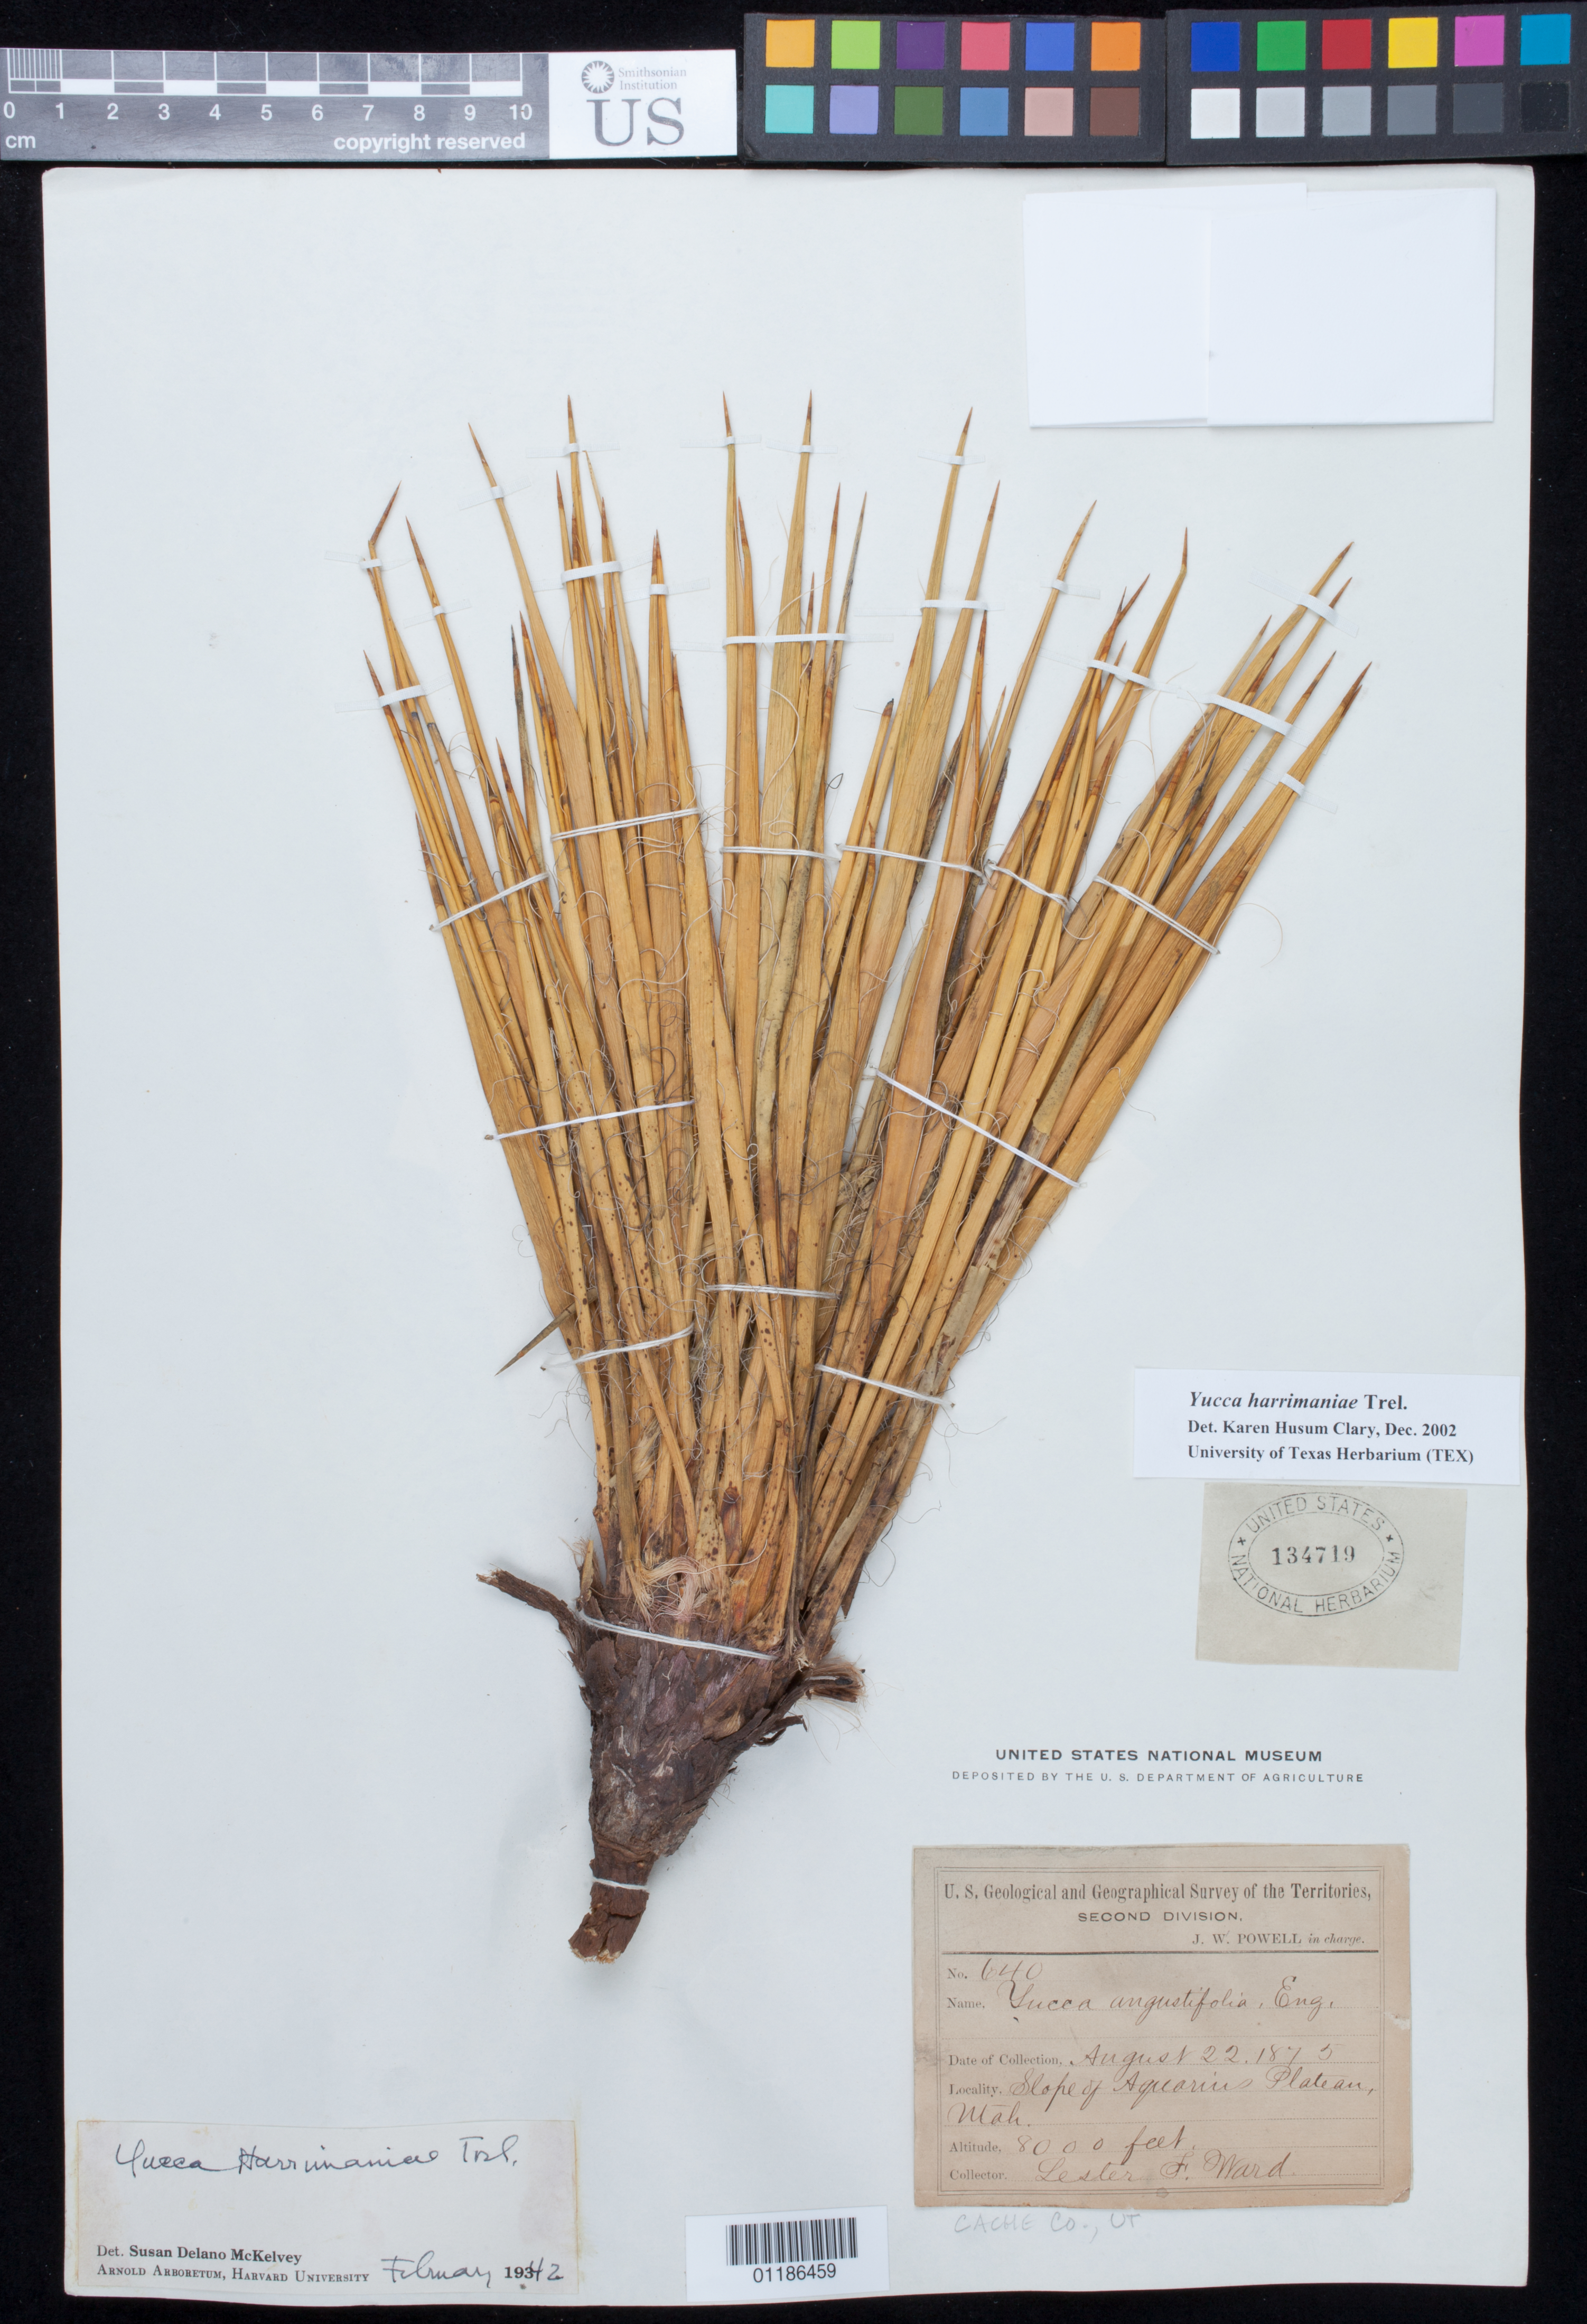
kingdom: Plantae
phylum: Tracheophyta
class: Liliopsida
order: Asparagales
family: Asparagaceae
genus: Yucca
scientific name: Yucca harrimaniae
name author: Trel.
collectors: L. F. Ward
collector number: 640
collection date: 1875-08-22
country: United States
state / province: Utah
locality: Slope of Aquarius Plateau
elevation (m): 2438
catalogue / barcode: US 134719